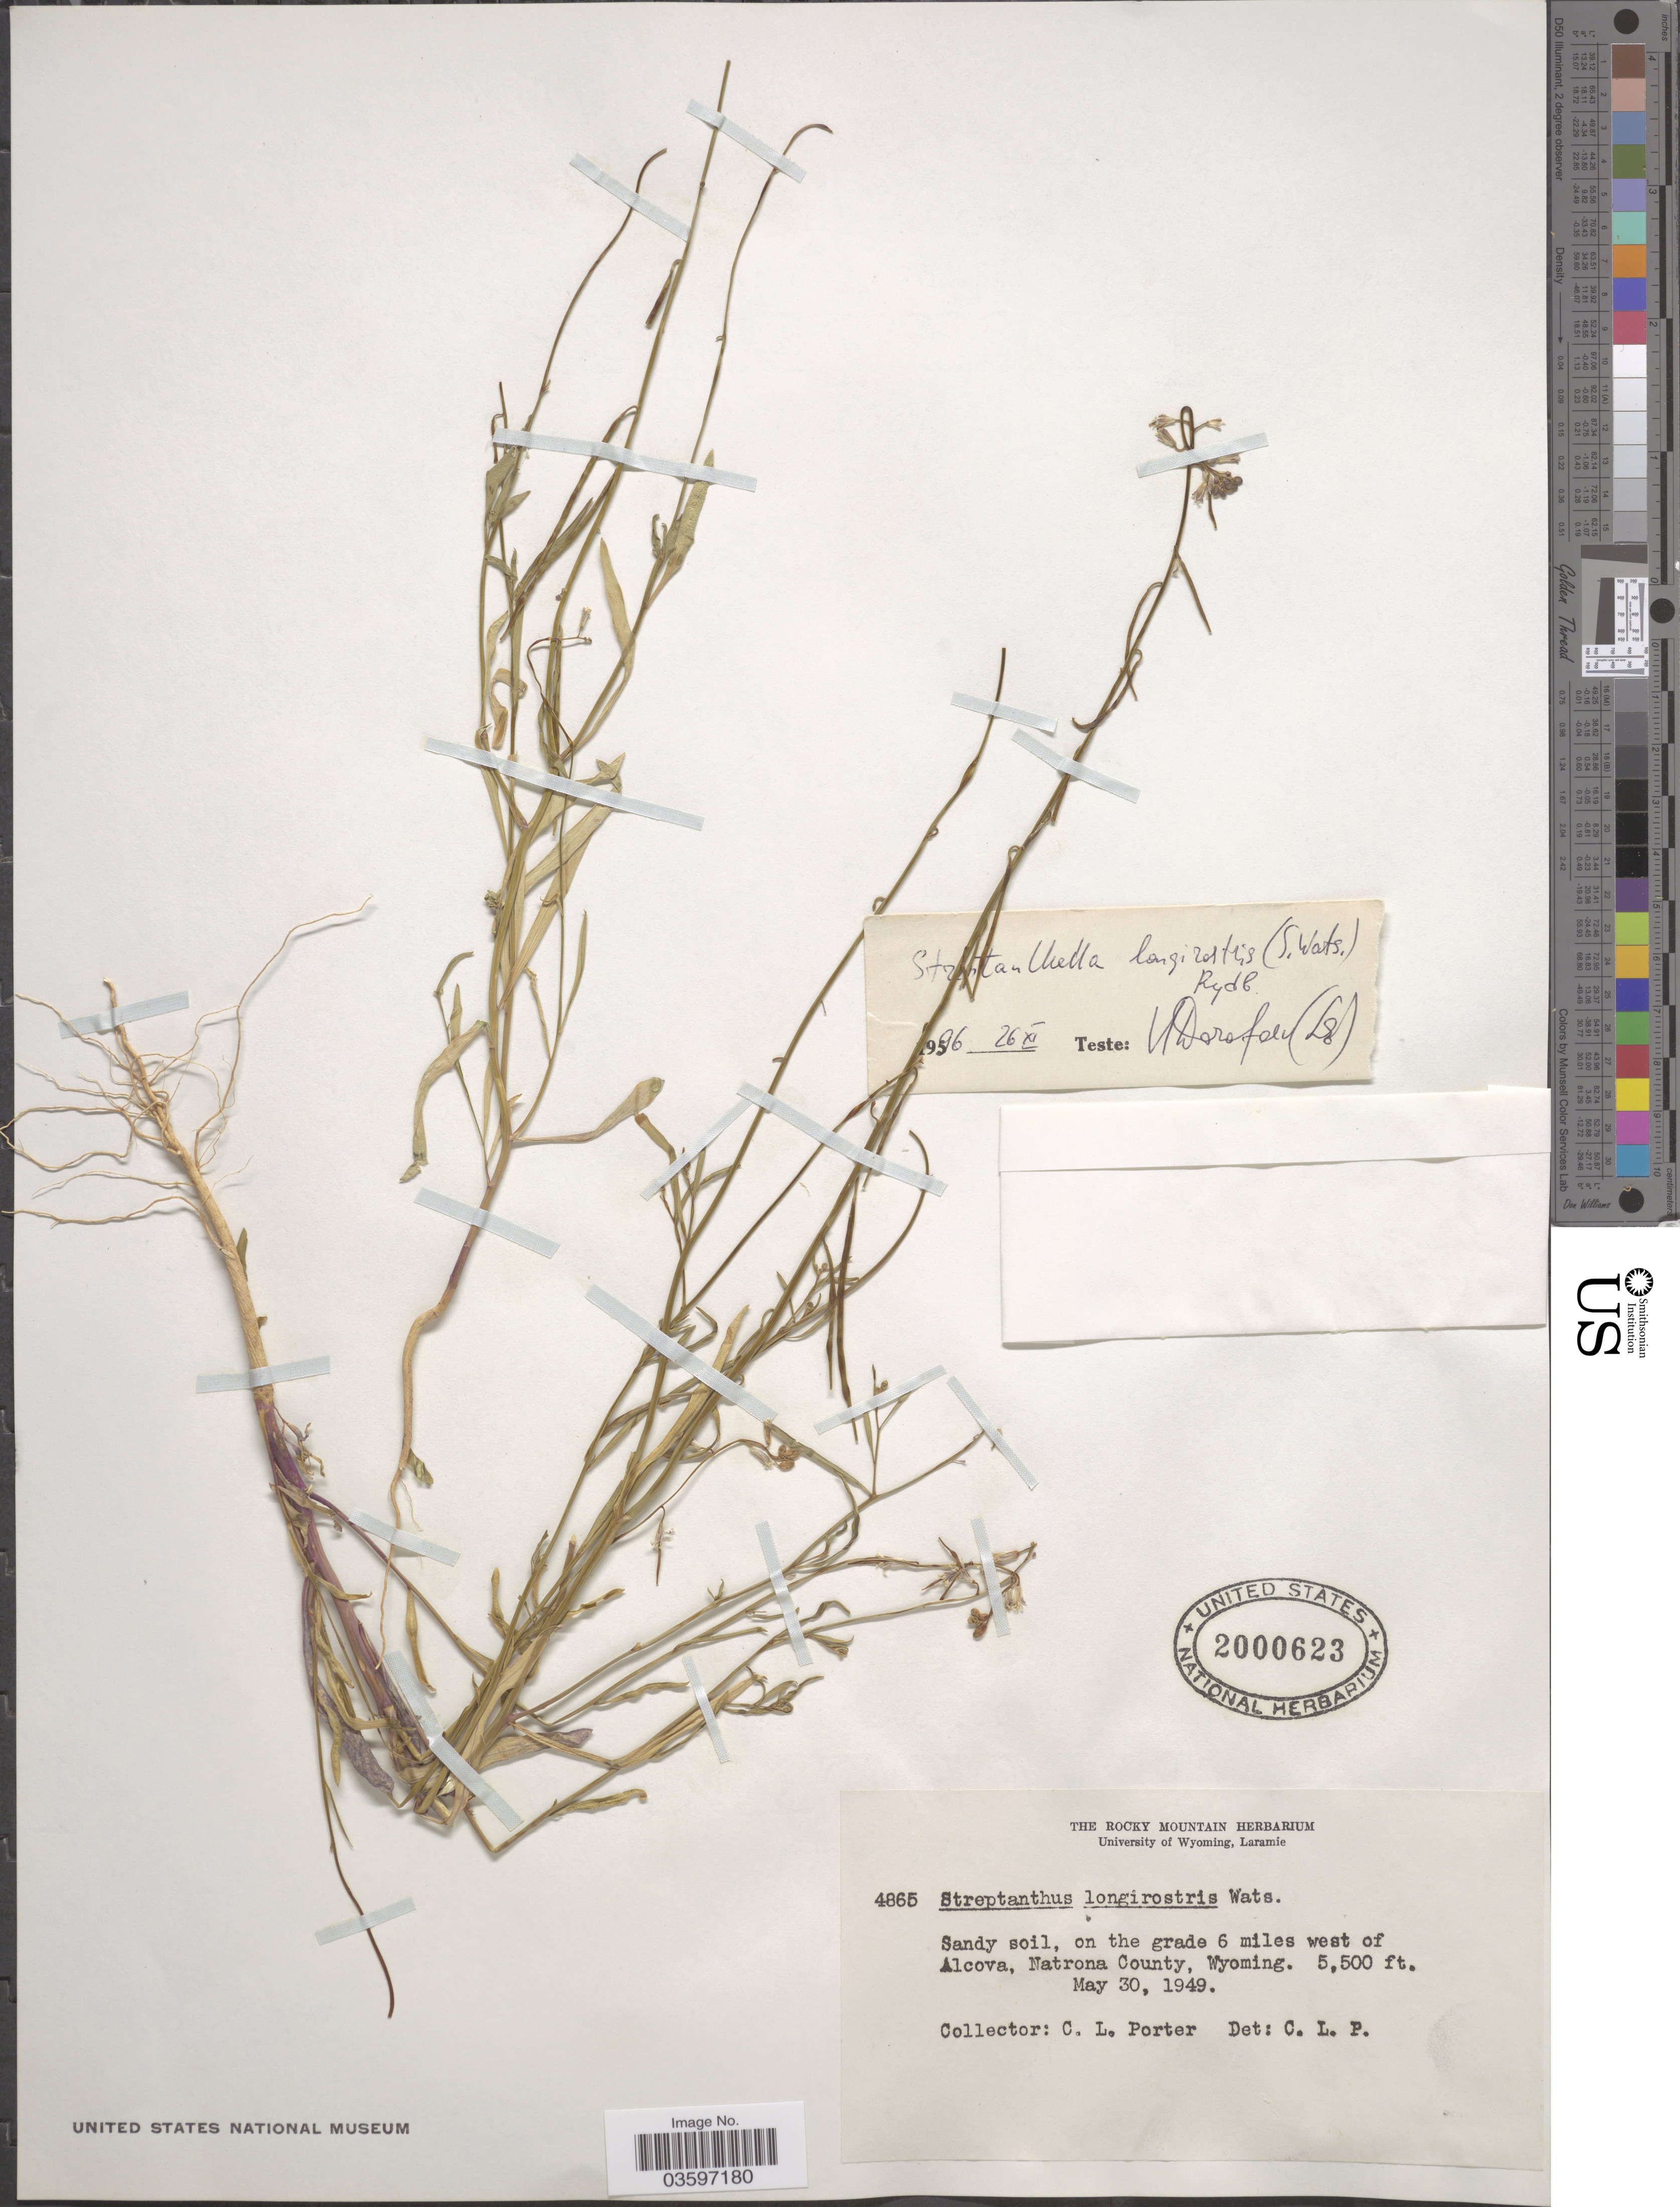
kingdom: Plantae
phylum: Tracheophyta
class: Magnoliopsida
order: Brassicales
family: Brassicaceae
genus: Streptanthella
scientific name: Streptanthella longirostris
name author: (S. Watson) Rydb.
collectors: C. L. Porter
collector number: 4865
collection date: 1949-05-30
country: United States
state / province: Wyoming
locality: Sandy soil, on the grade 6 miles west of Alcova, Natrona County.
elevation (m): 1676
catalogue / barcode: US 2000623